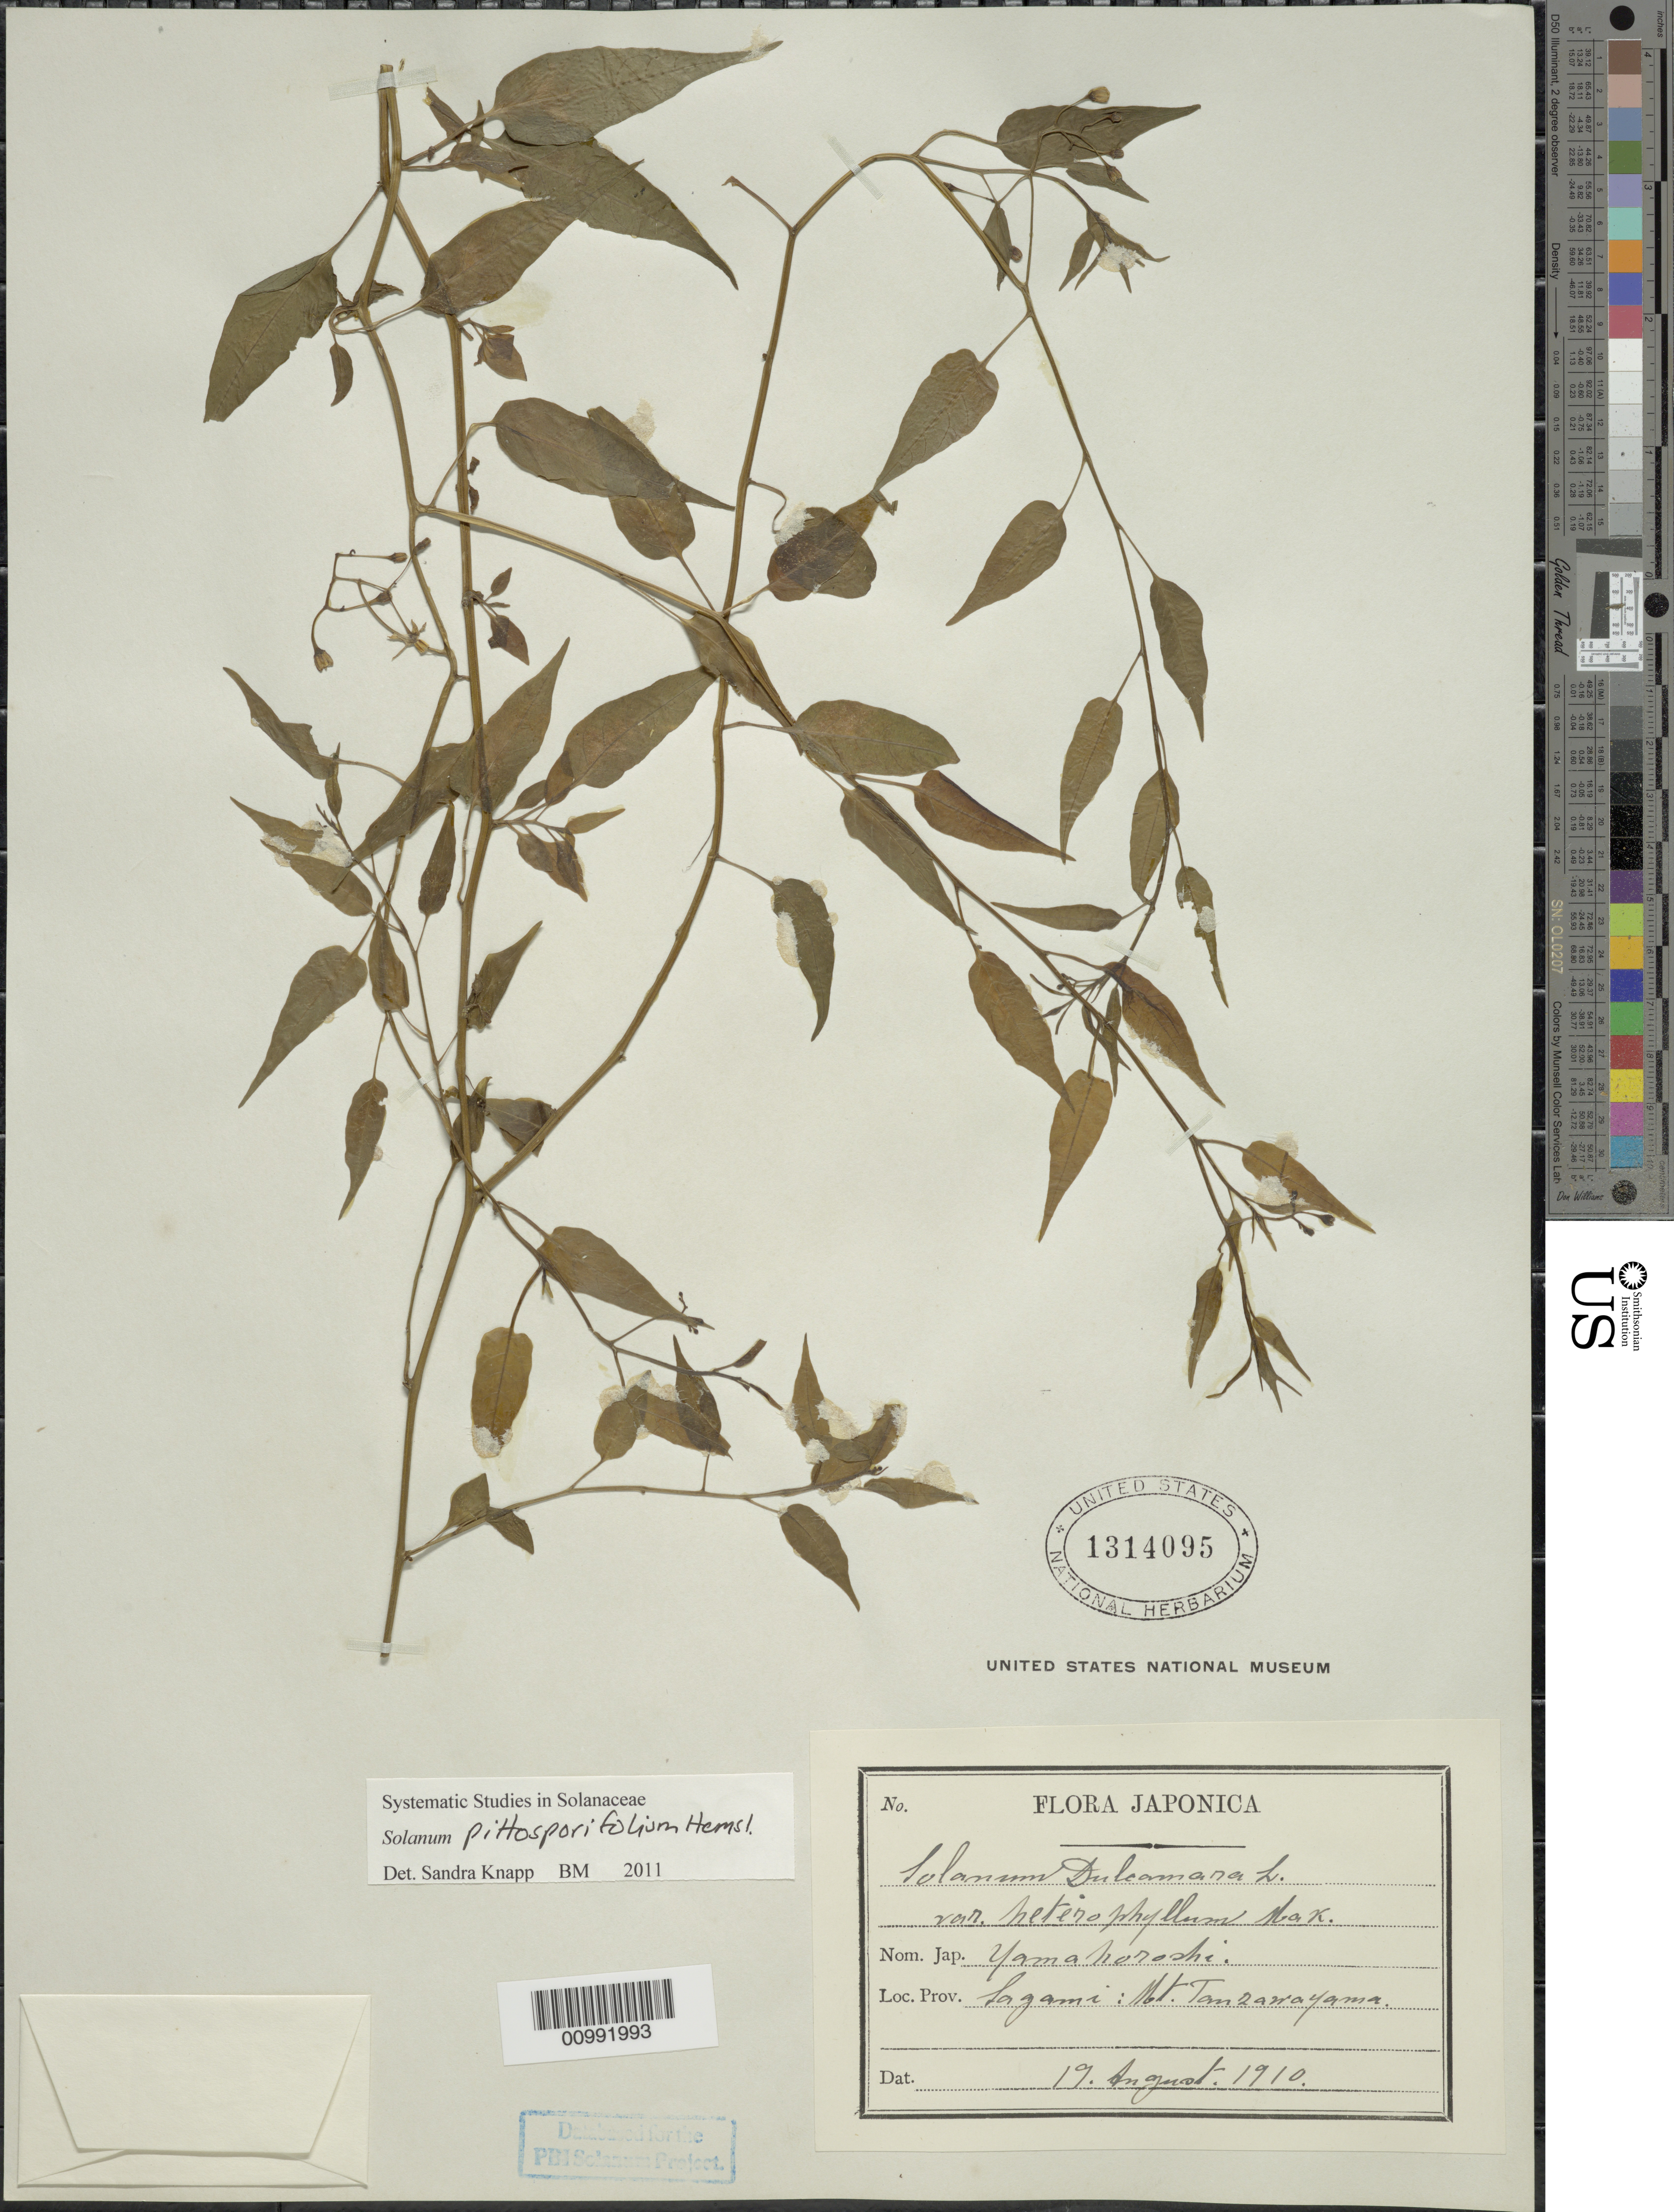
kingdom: Plantae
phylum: Tracheophyta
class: Magnoliopsida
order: Solanales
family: Solanaceae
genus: Solanum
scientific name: Solanum pittosporifolium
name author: Hemsl.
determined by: Knapp, S. D.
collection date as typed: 19 Aug 1910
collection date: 1910-08-19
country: Japan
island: Honshu I.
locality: Sagami: Mt. Tanzawayama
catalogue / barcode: US 1314095